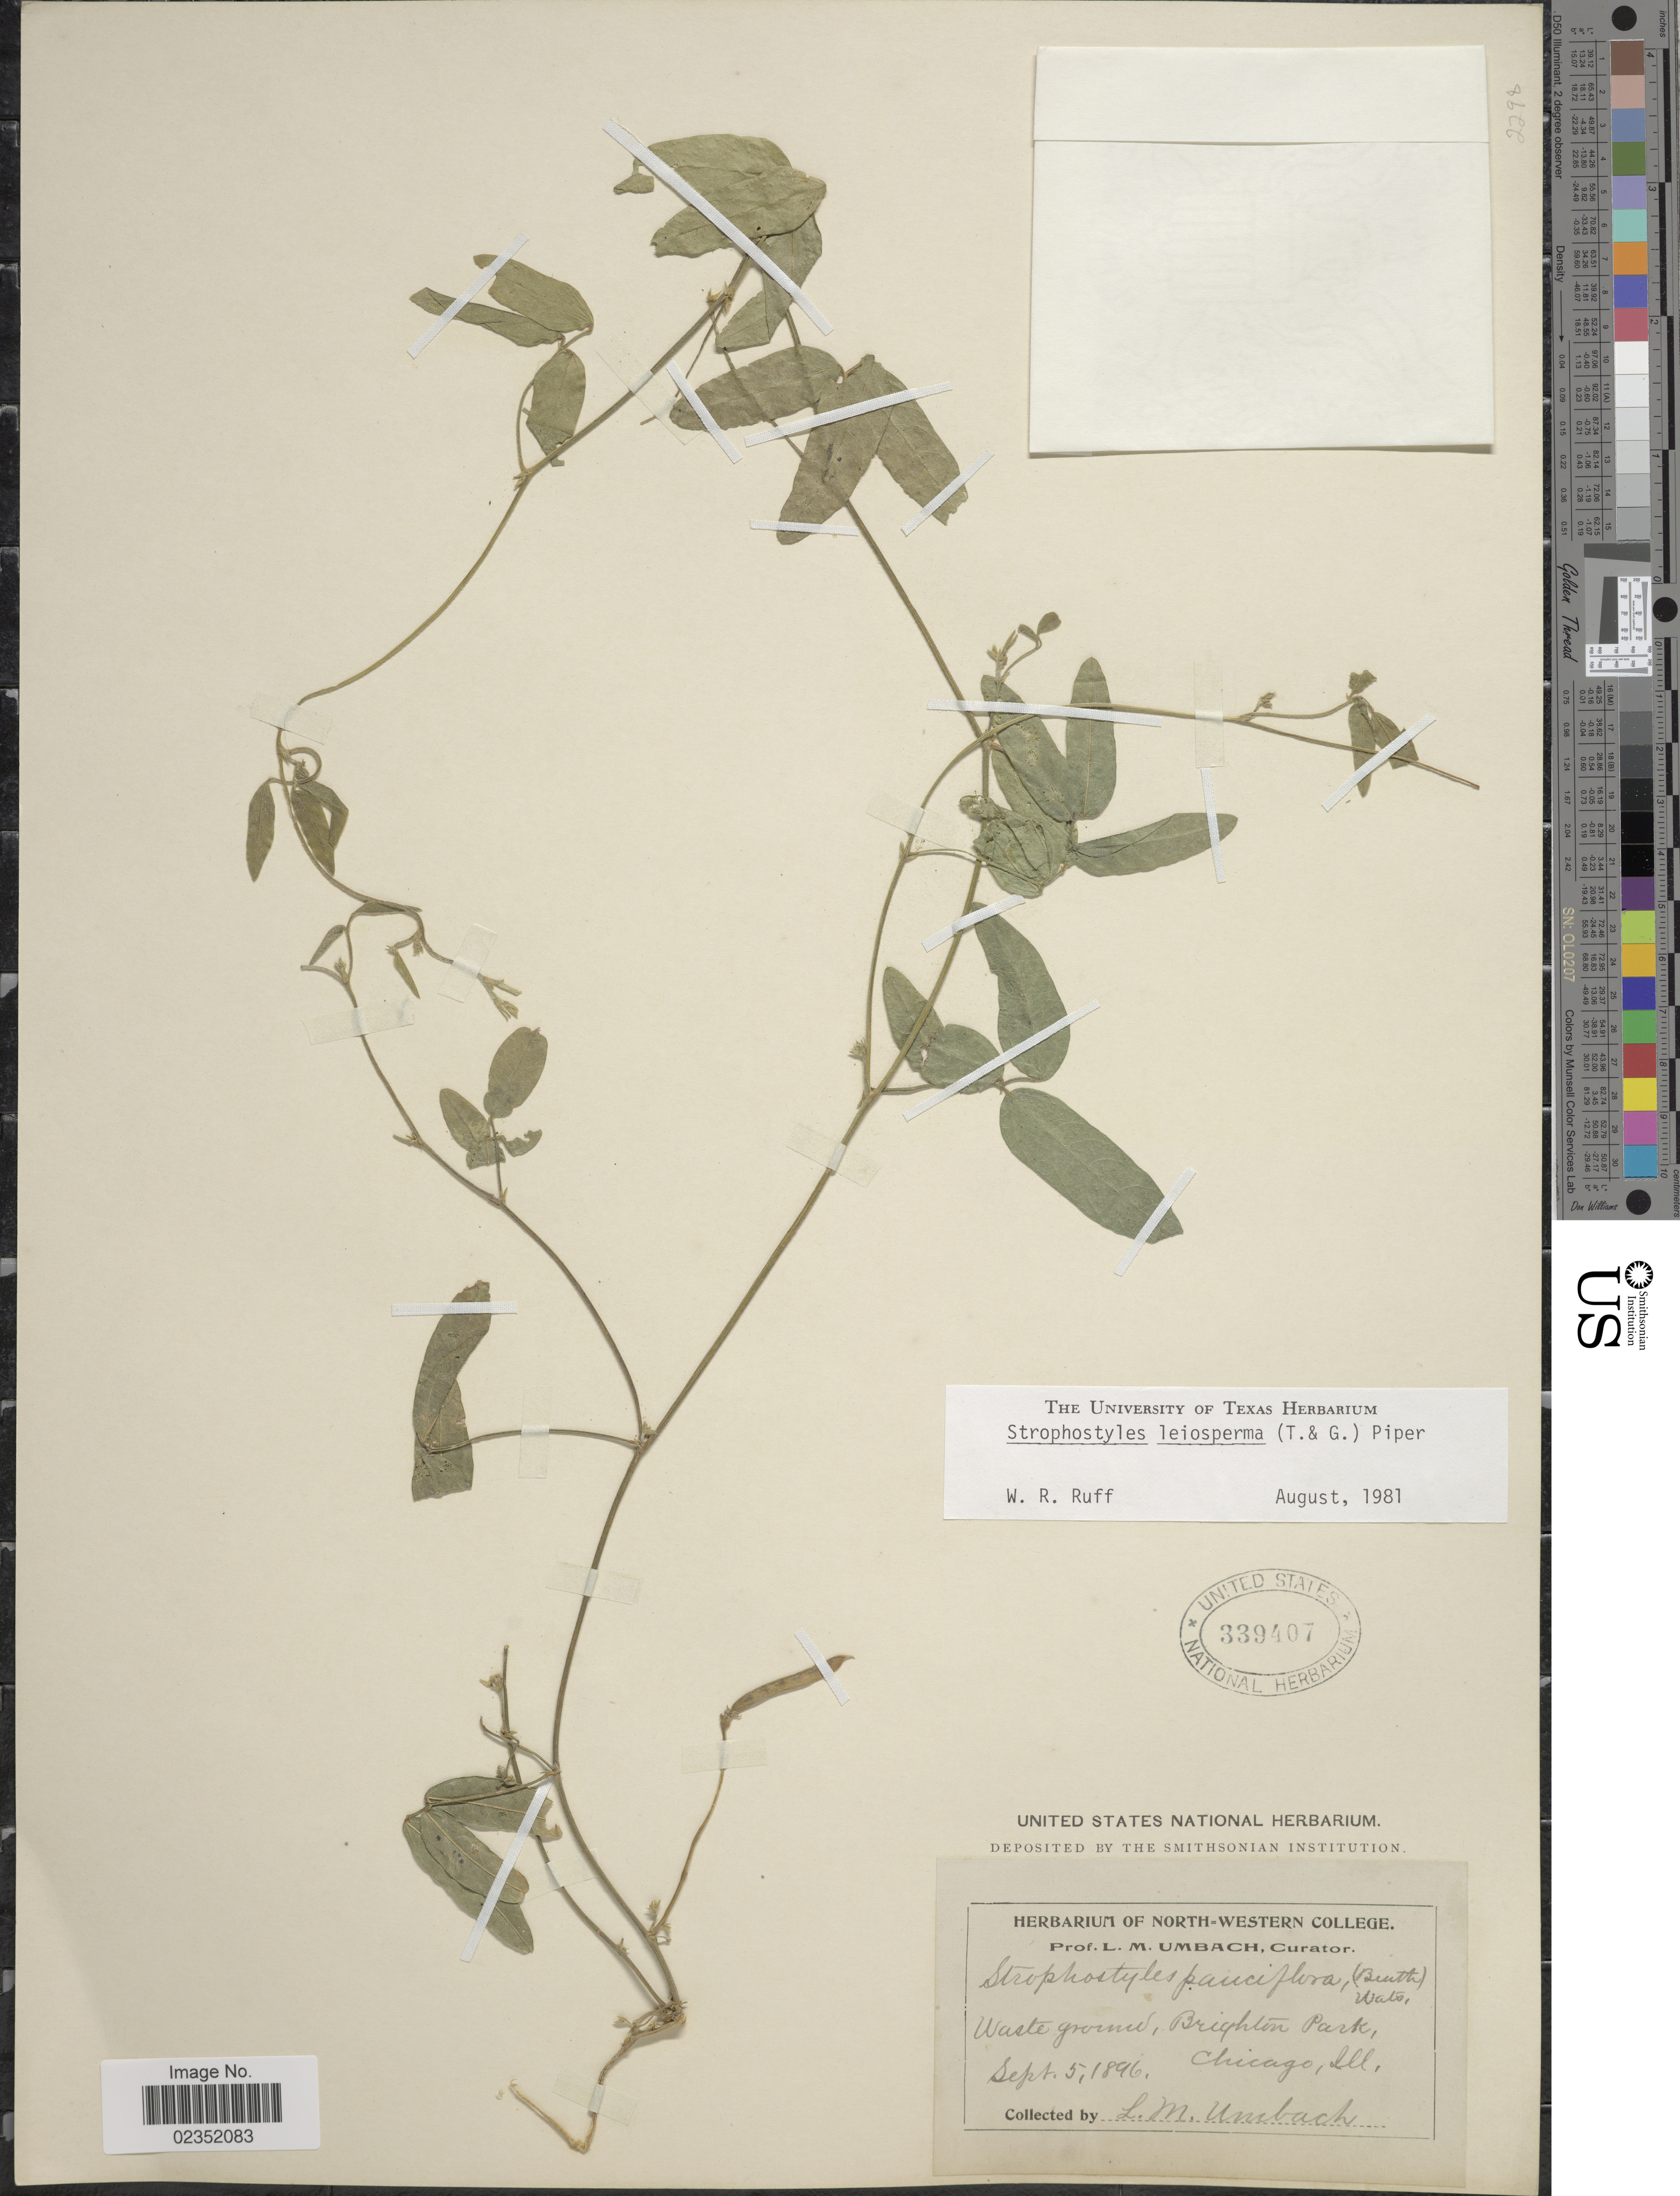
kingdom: Plantae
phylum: Tracheophyta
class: Magnoliopsida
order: Fabales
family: Fabaceae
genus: Strophostyles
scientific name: Strophostyles leiosperma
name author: (Torr. & A. Gray) Piper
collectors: L. M. Umbach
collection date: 1896-09-05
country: United States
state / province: Illinois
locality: Waste ground, Brighton Park, Chicago.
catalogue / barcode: US 339407